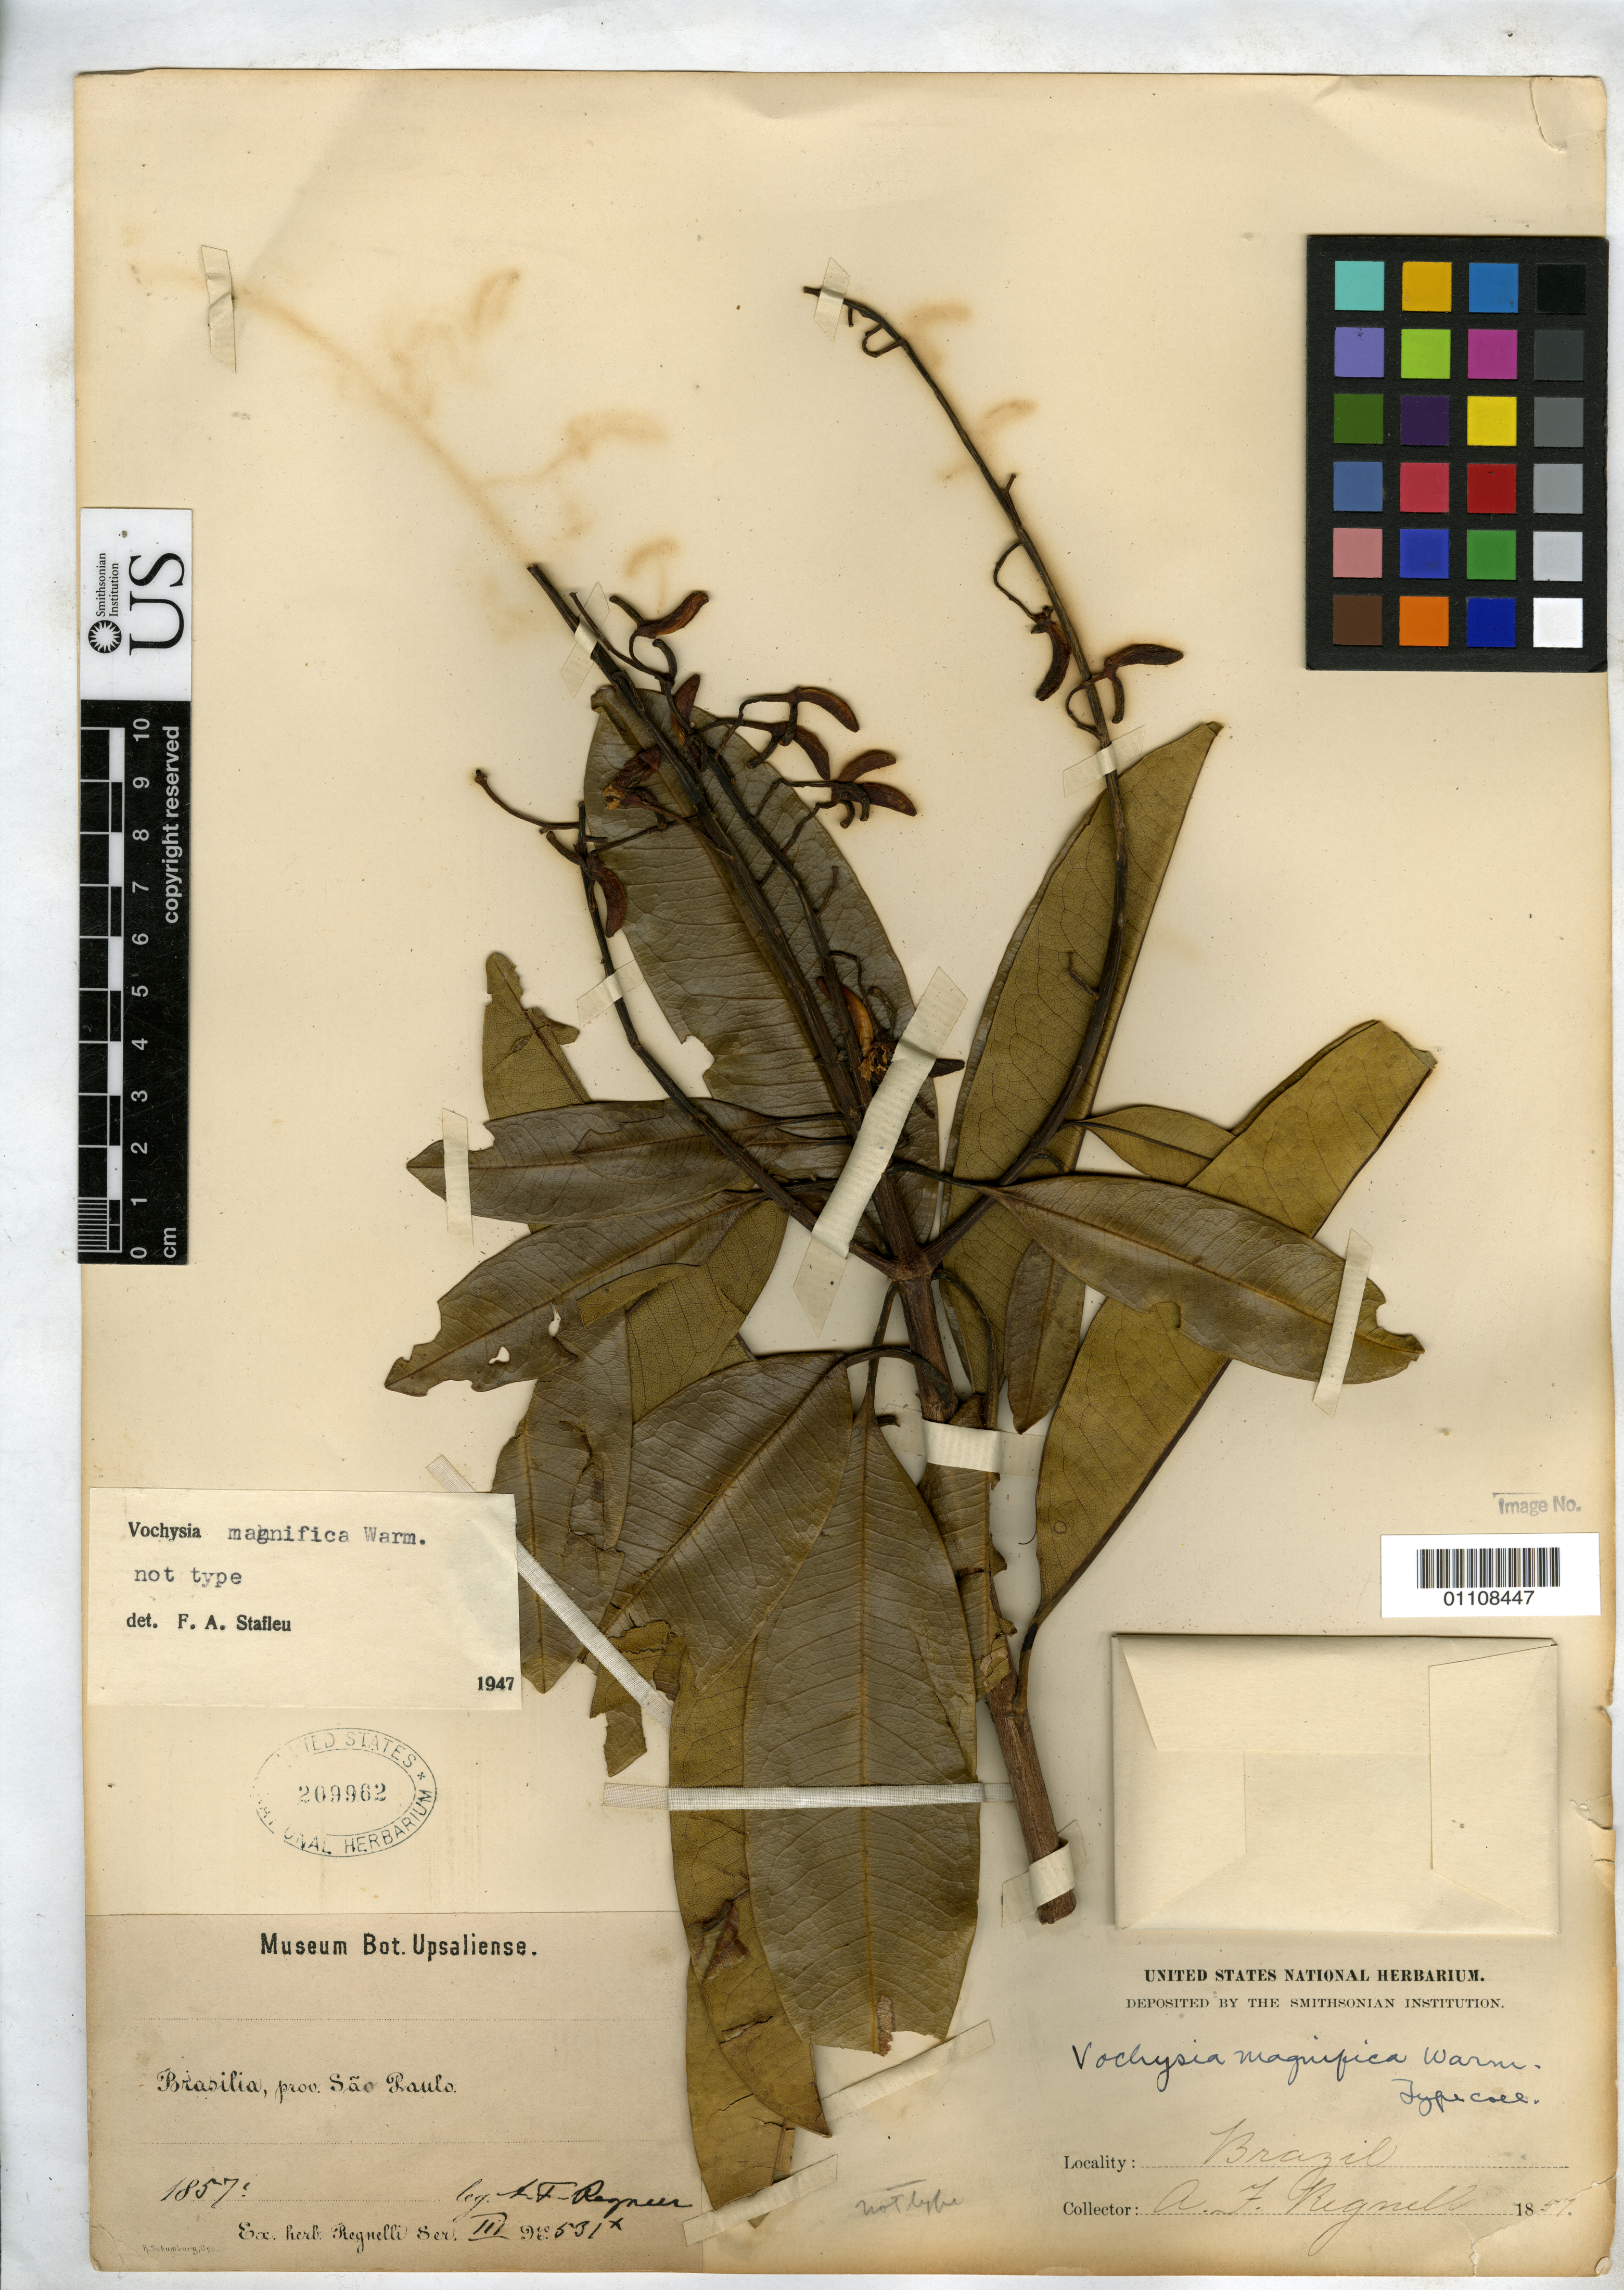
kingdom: Plantae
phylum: Tracheophyta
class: Magnoliopsida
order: Myrtales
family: Vochysiaceae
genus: Vochysia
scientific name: Vochysia magnifica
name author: Warm.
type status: Possible Type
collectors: A. F. Regnell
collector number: ser. III, 531 x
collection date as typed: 1857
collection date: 1857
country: Brazil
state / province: São Paulo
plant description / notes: Annotated by F.A. Stafleu (1947) as "not type" but protologue cites, "Aprili florens: Regnell III. 531, Widgren"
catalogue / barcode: US 209962